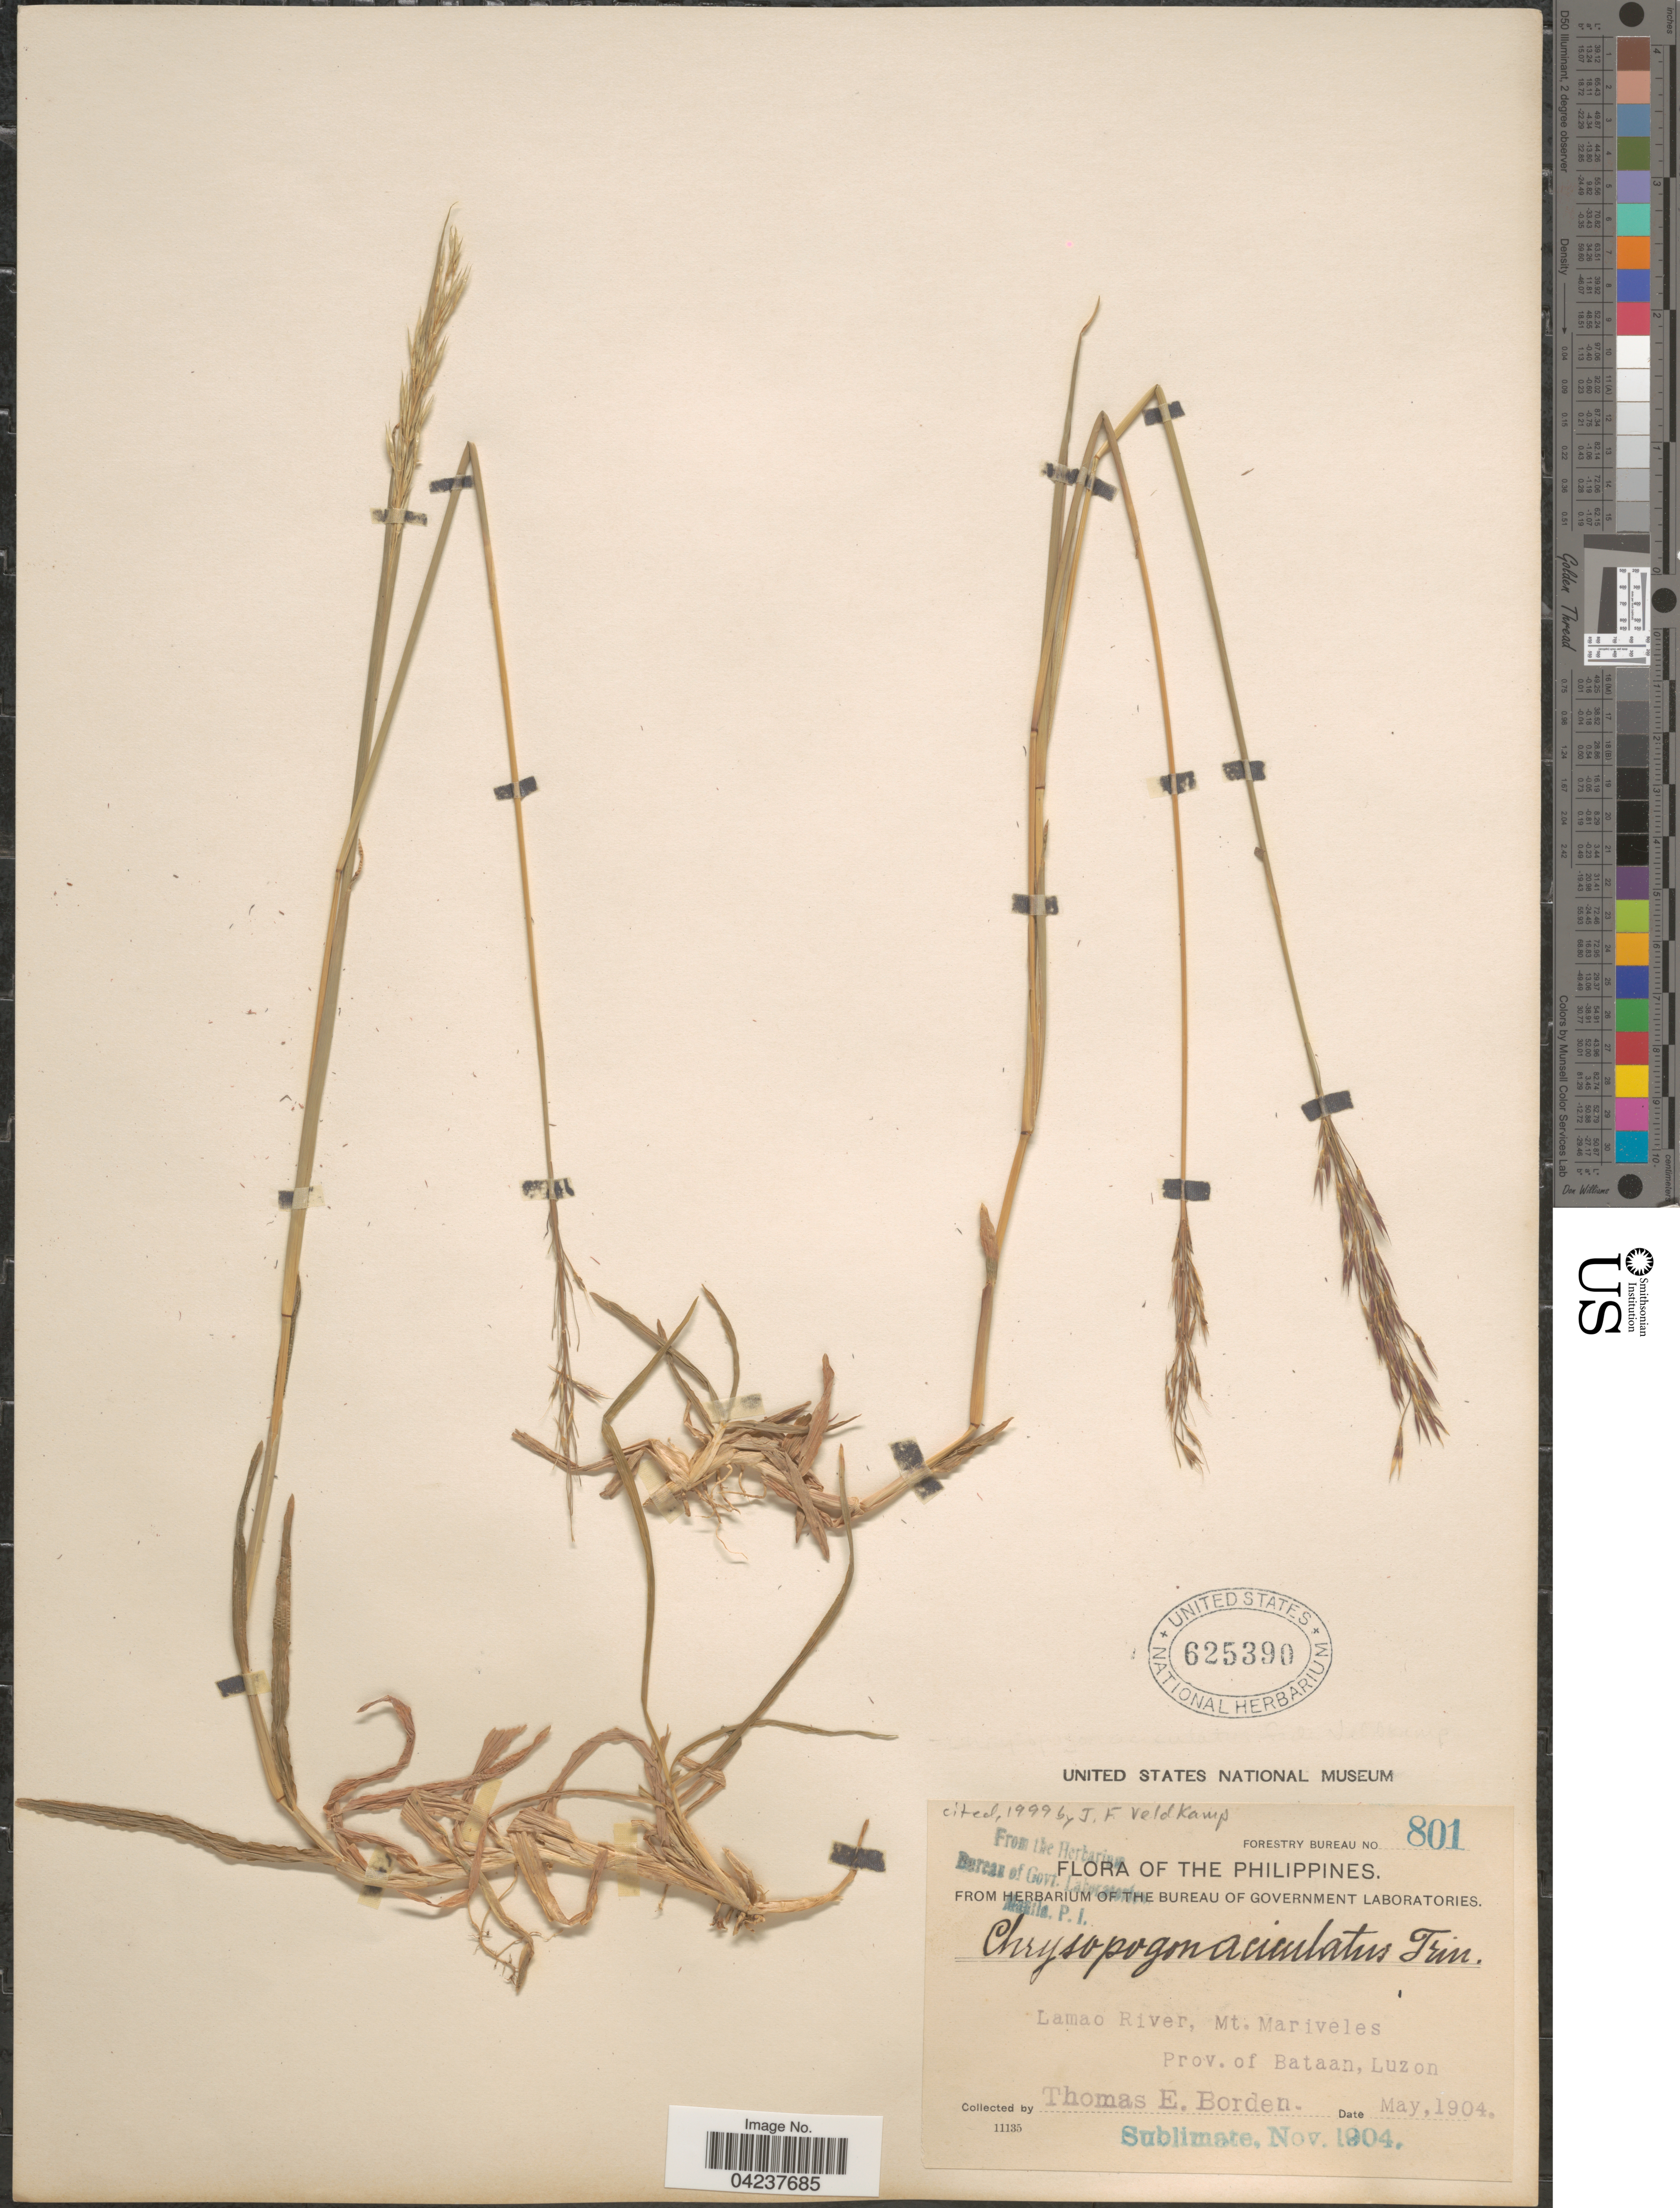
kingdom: Plantae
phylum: Tracheophyta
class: Liliopsida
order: Poales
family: Poaceae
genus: Chrysopogon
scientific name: Chrysopogon aciculatus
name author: (Retz.) Trin.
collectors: T. E. Borden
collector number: Forestry Bureau 801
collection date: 1904-05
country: Philippines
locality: Lamao River, Mt. Mariveles. Prov. of Bataan, Luzon.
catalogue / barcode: US 625390